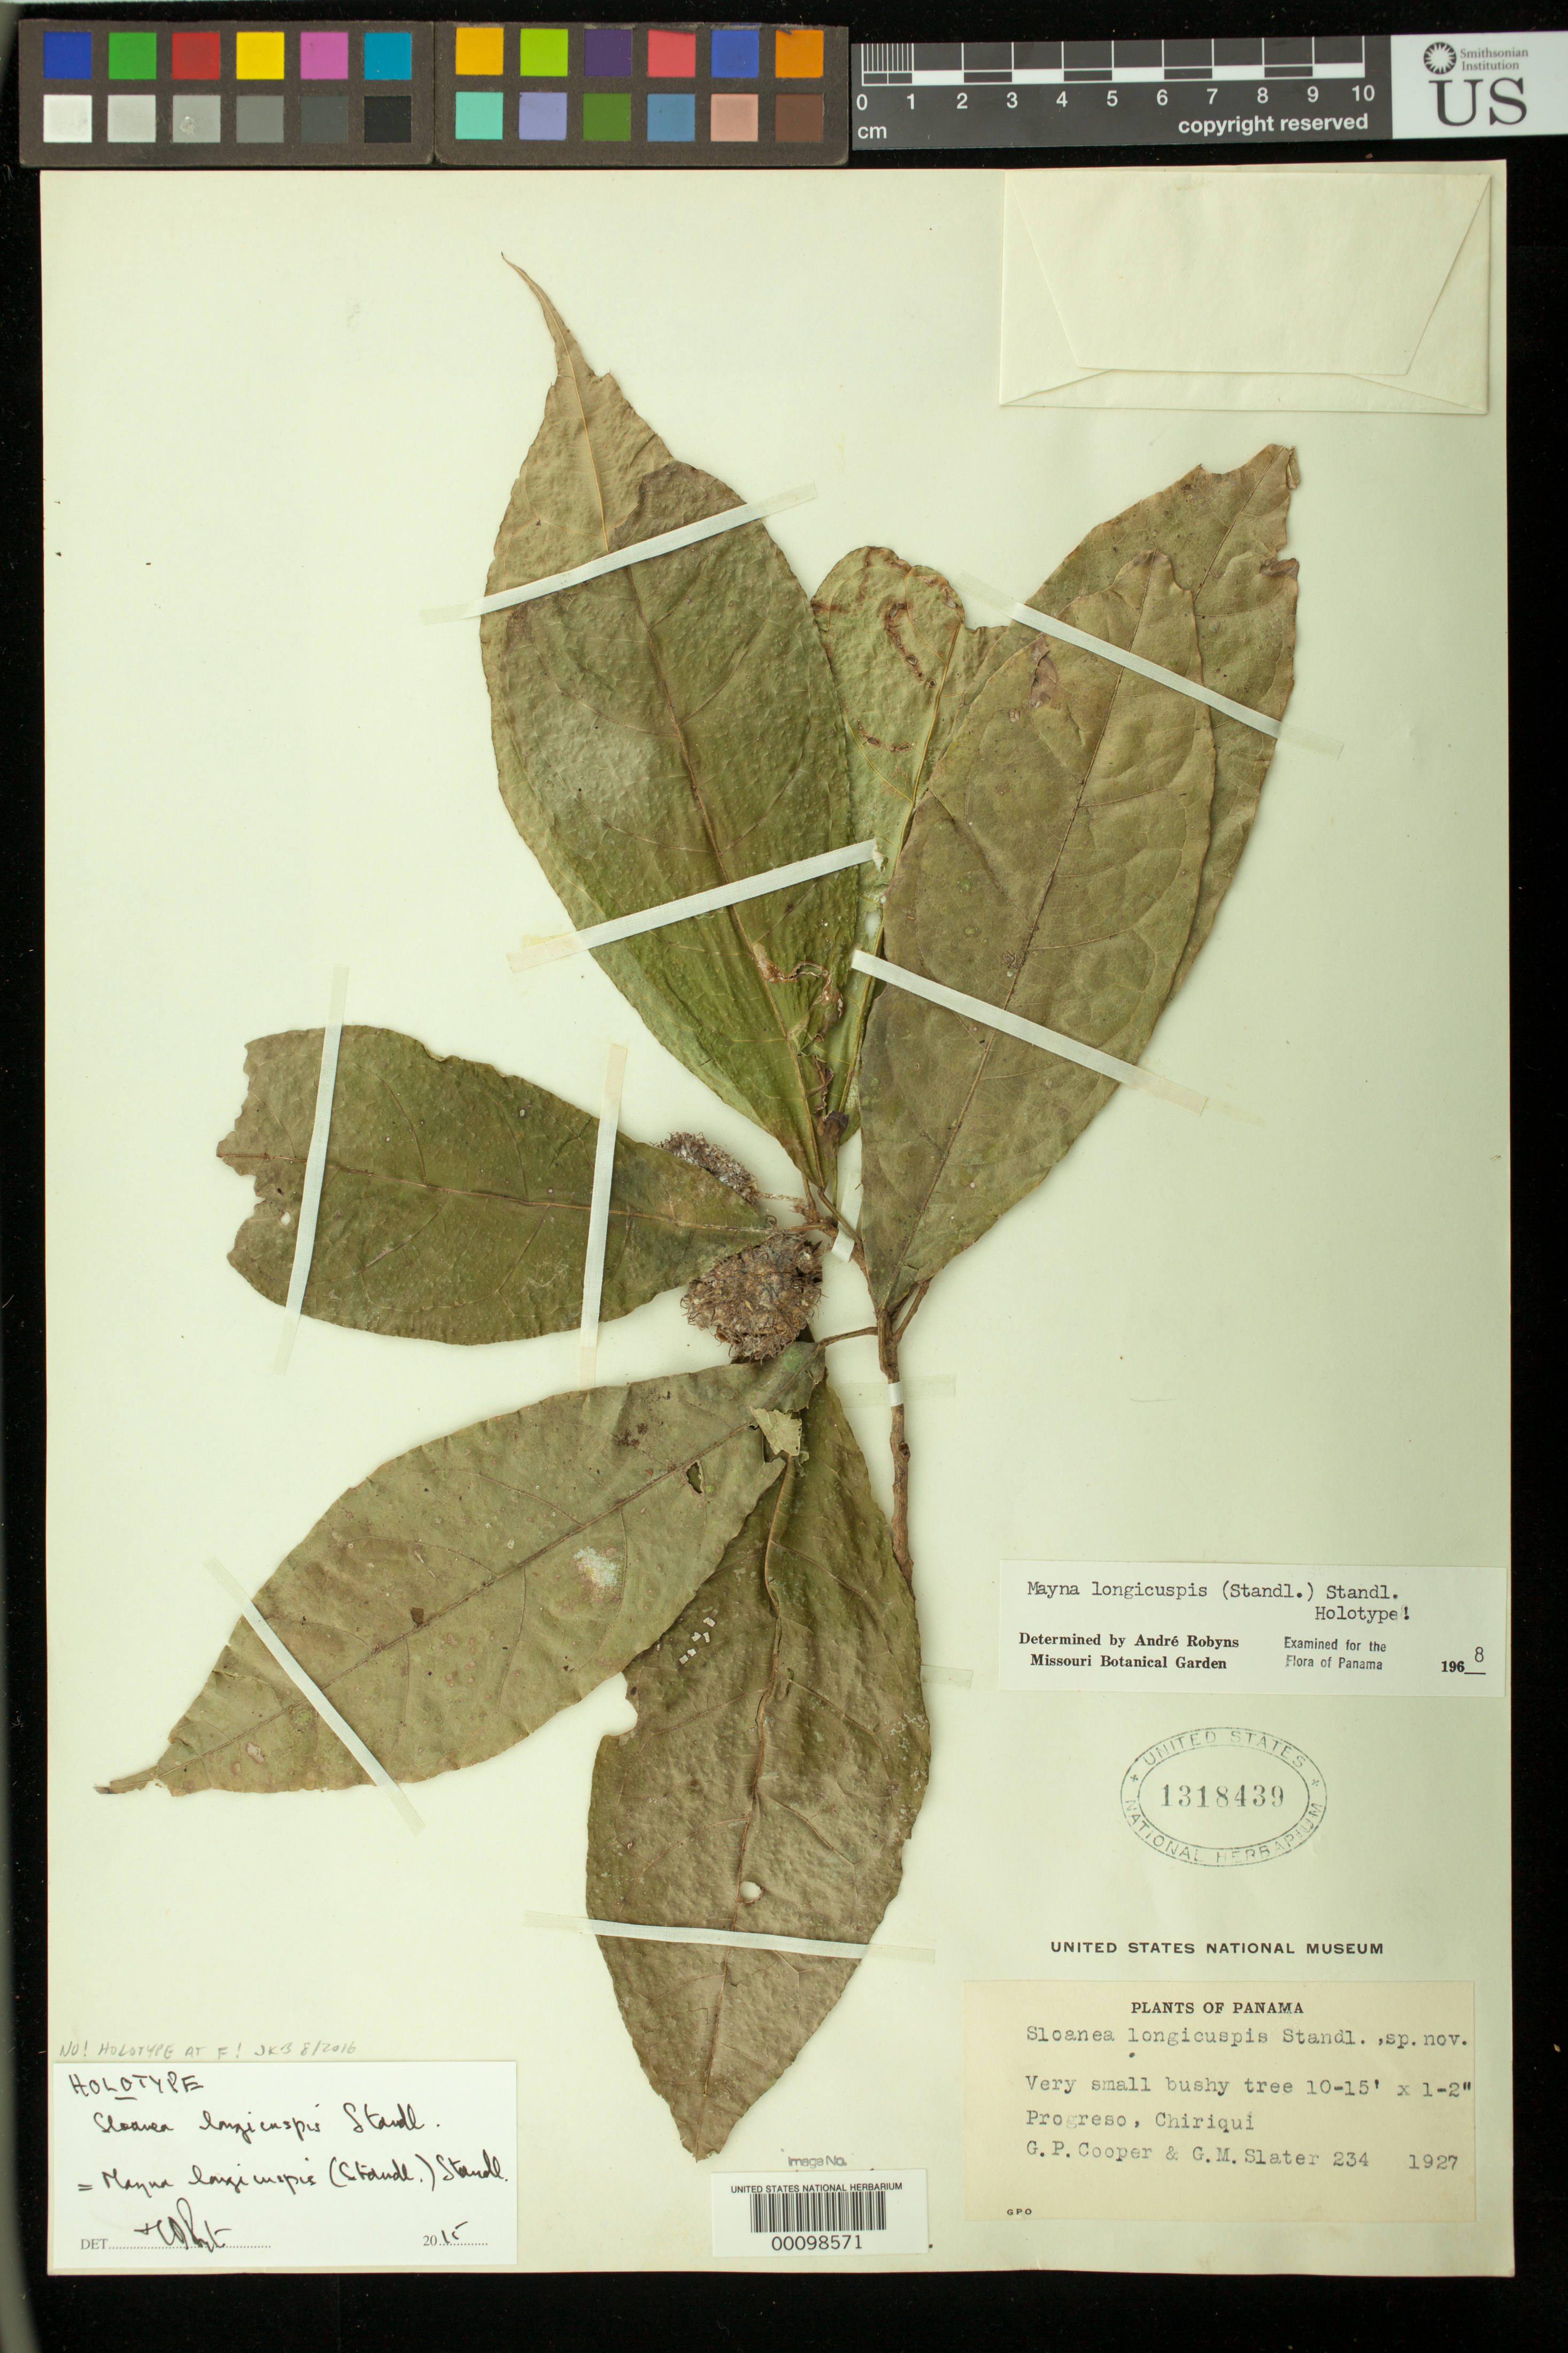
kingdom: Plantae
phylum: Tracheophyta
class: Magnoliopsida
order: Oxalidales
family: Elaeocarpaceae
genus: Sloanea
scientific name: Sloanea longicuspis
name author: Standl.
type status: Isotype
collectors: G. Cooper & G. Slater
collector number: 234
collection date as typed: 1927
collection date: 1927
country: Panama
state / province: Chiriquí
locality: Progreso, Chiriqui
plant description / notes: Erroneously annotated as "holotype" by A. Robyns (1968) and T.D. Pennington (2015); protologue explicitly cites holotype at F ("Herb. Field Mus. No. 573,106, type") and that specimen is extant.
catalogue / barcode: US 1318439